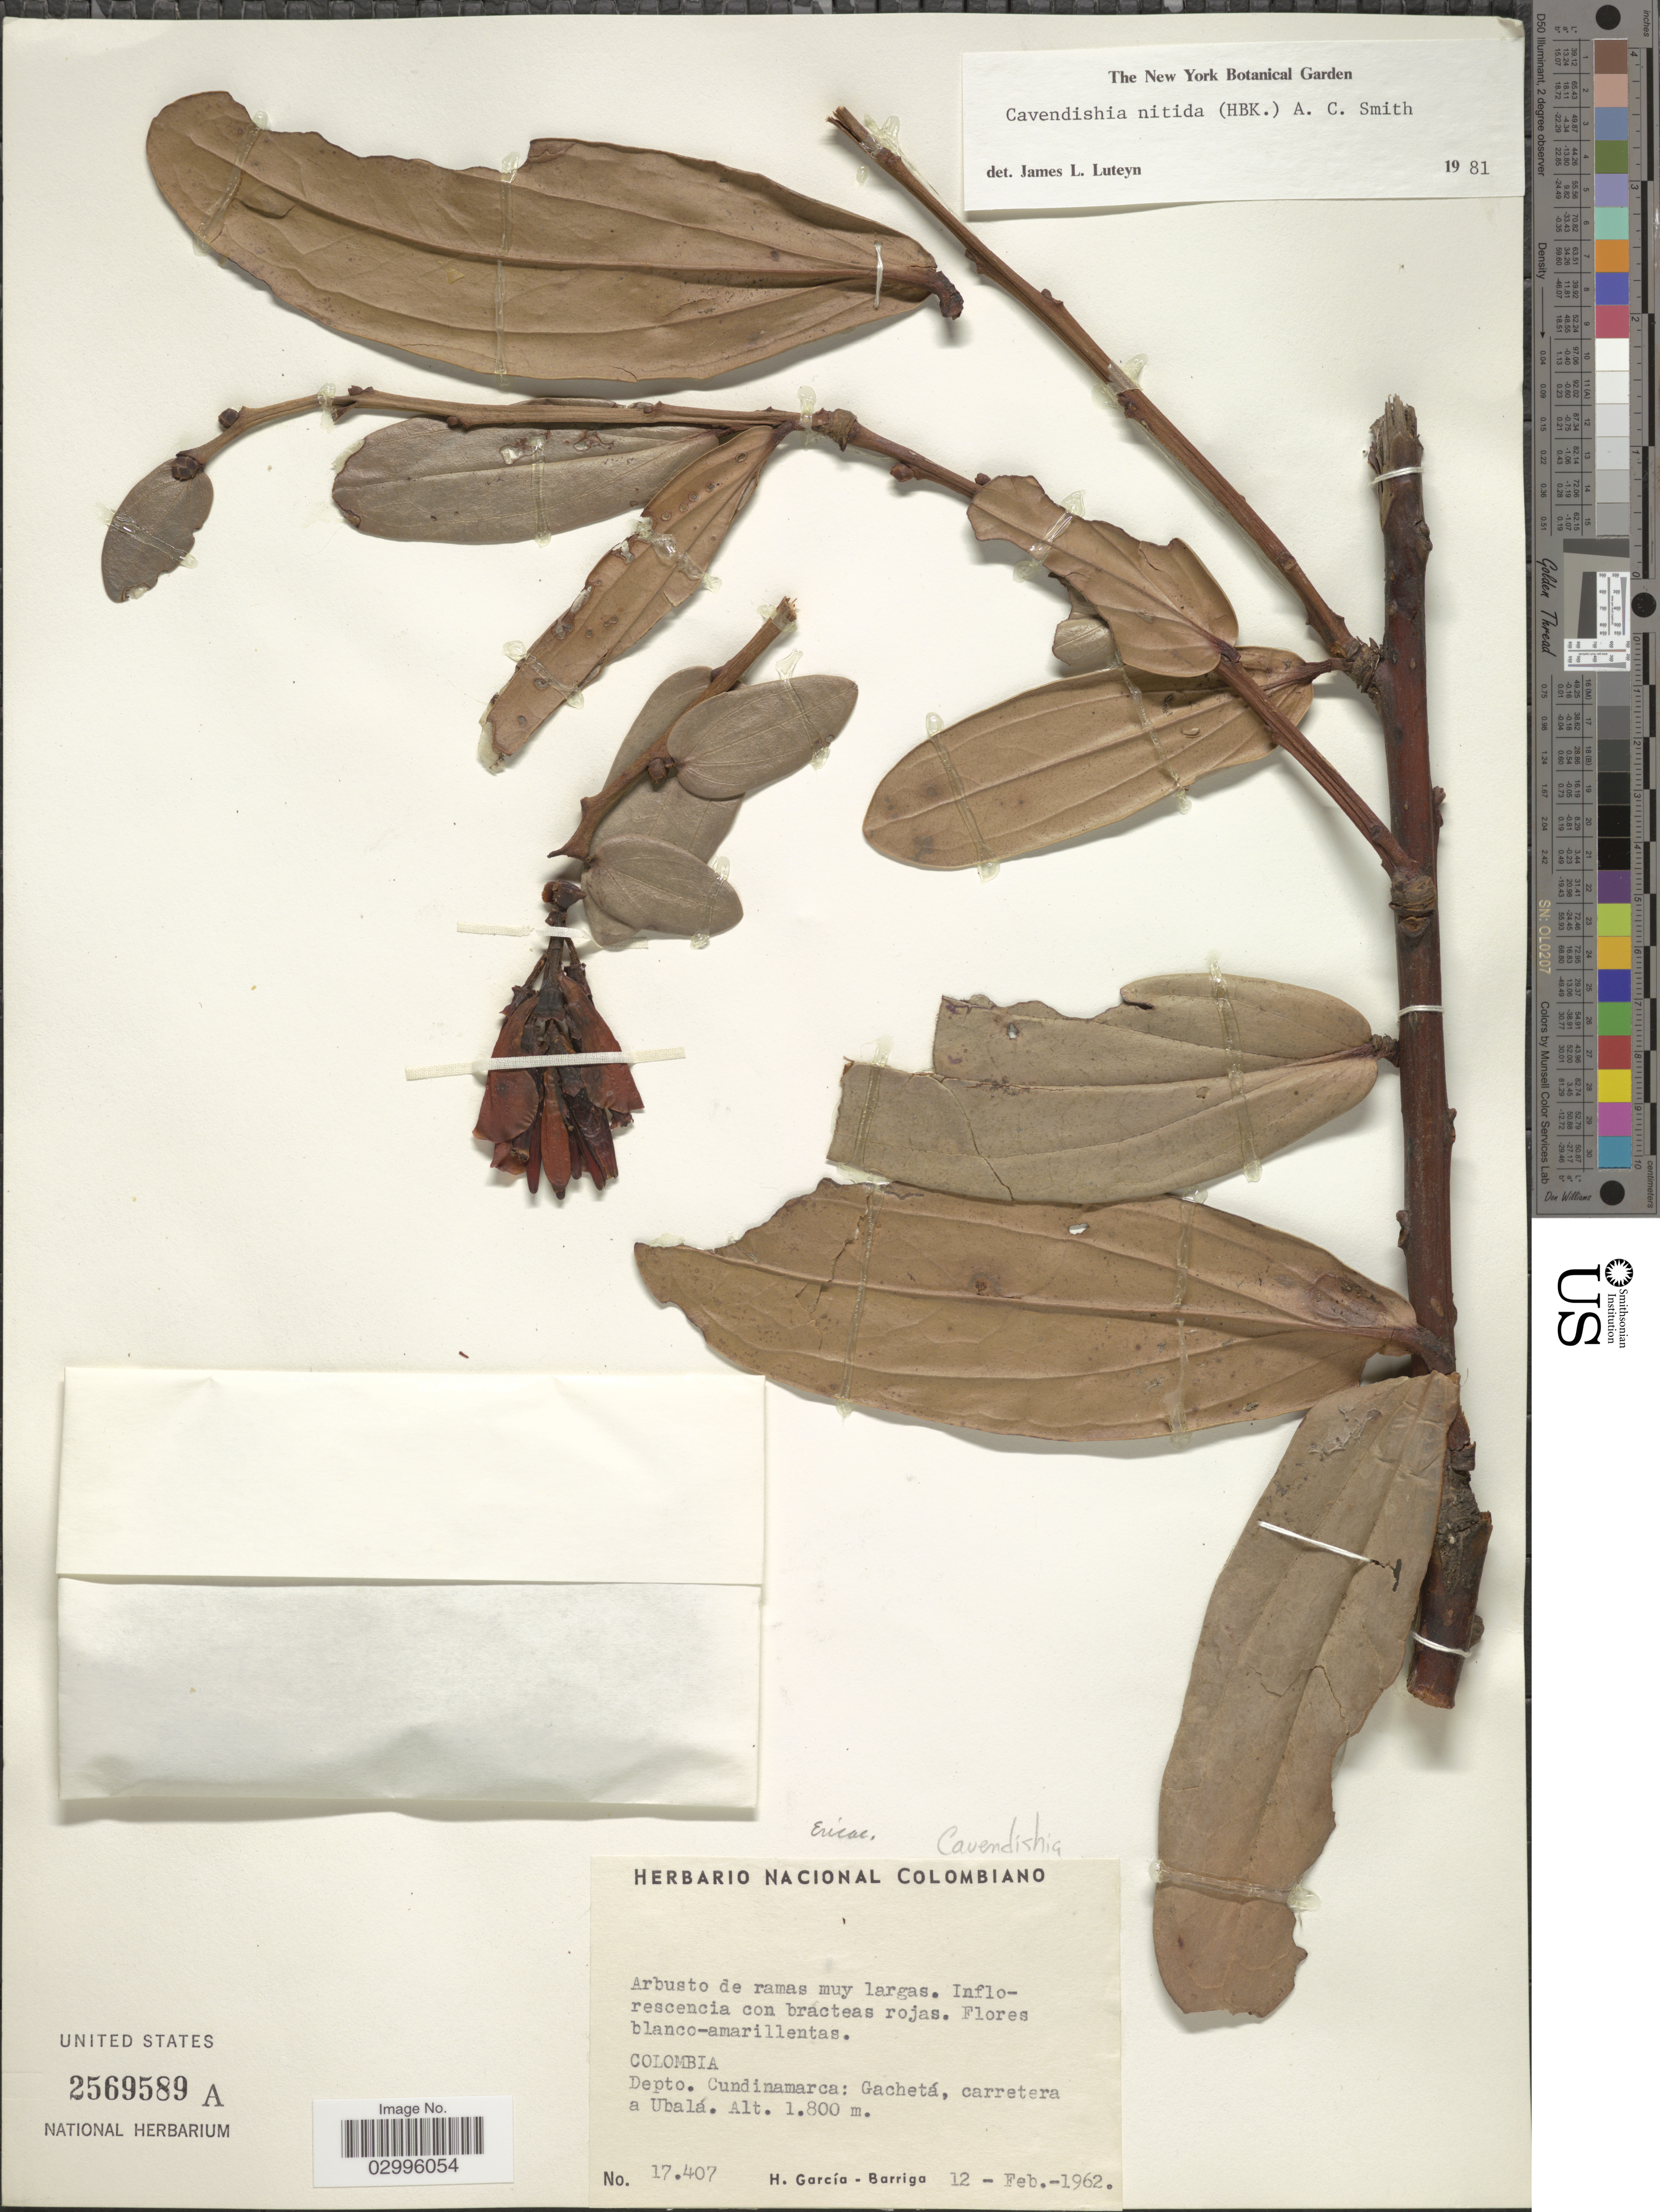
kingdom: Plantae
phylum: Tracheophyta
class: Magnoliopsida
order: Ericales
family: Ericaceae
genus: Cavendishia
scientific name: Cavendishia nitida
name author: (Kunth) A.C. Sm.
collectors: H. García Barriga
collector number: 17407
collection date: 1962-02-12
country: Colombia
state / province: Cundinamarca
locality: Depto. Cundinamarca: Gachetá, carretera a Ubalá.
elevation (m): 1800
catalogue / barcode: US 2569589A